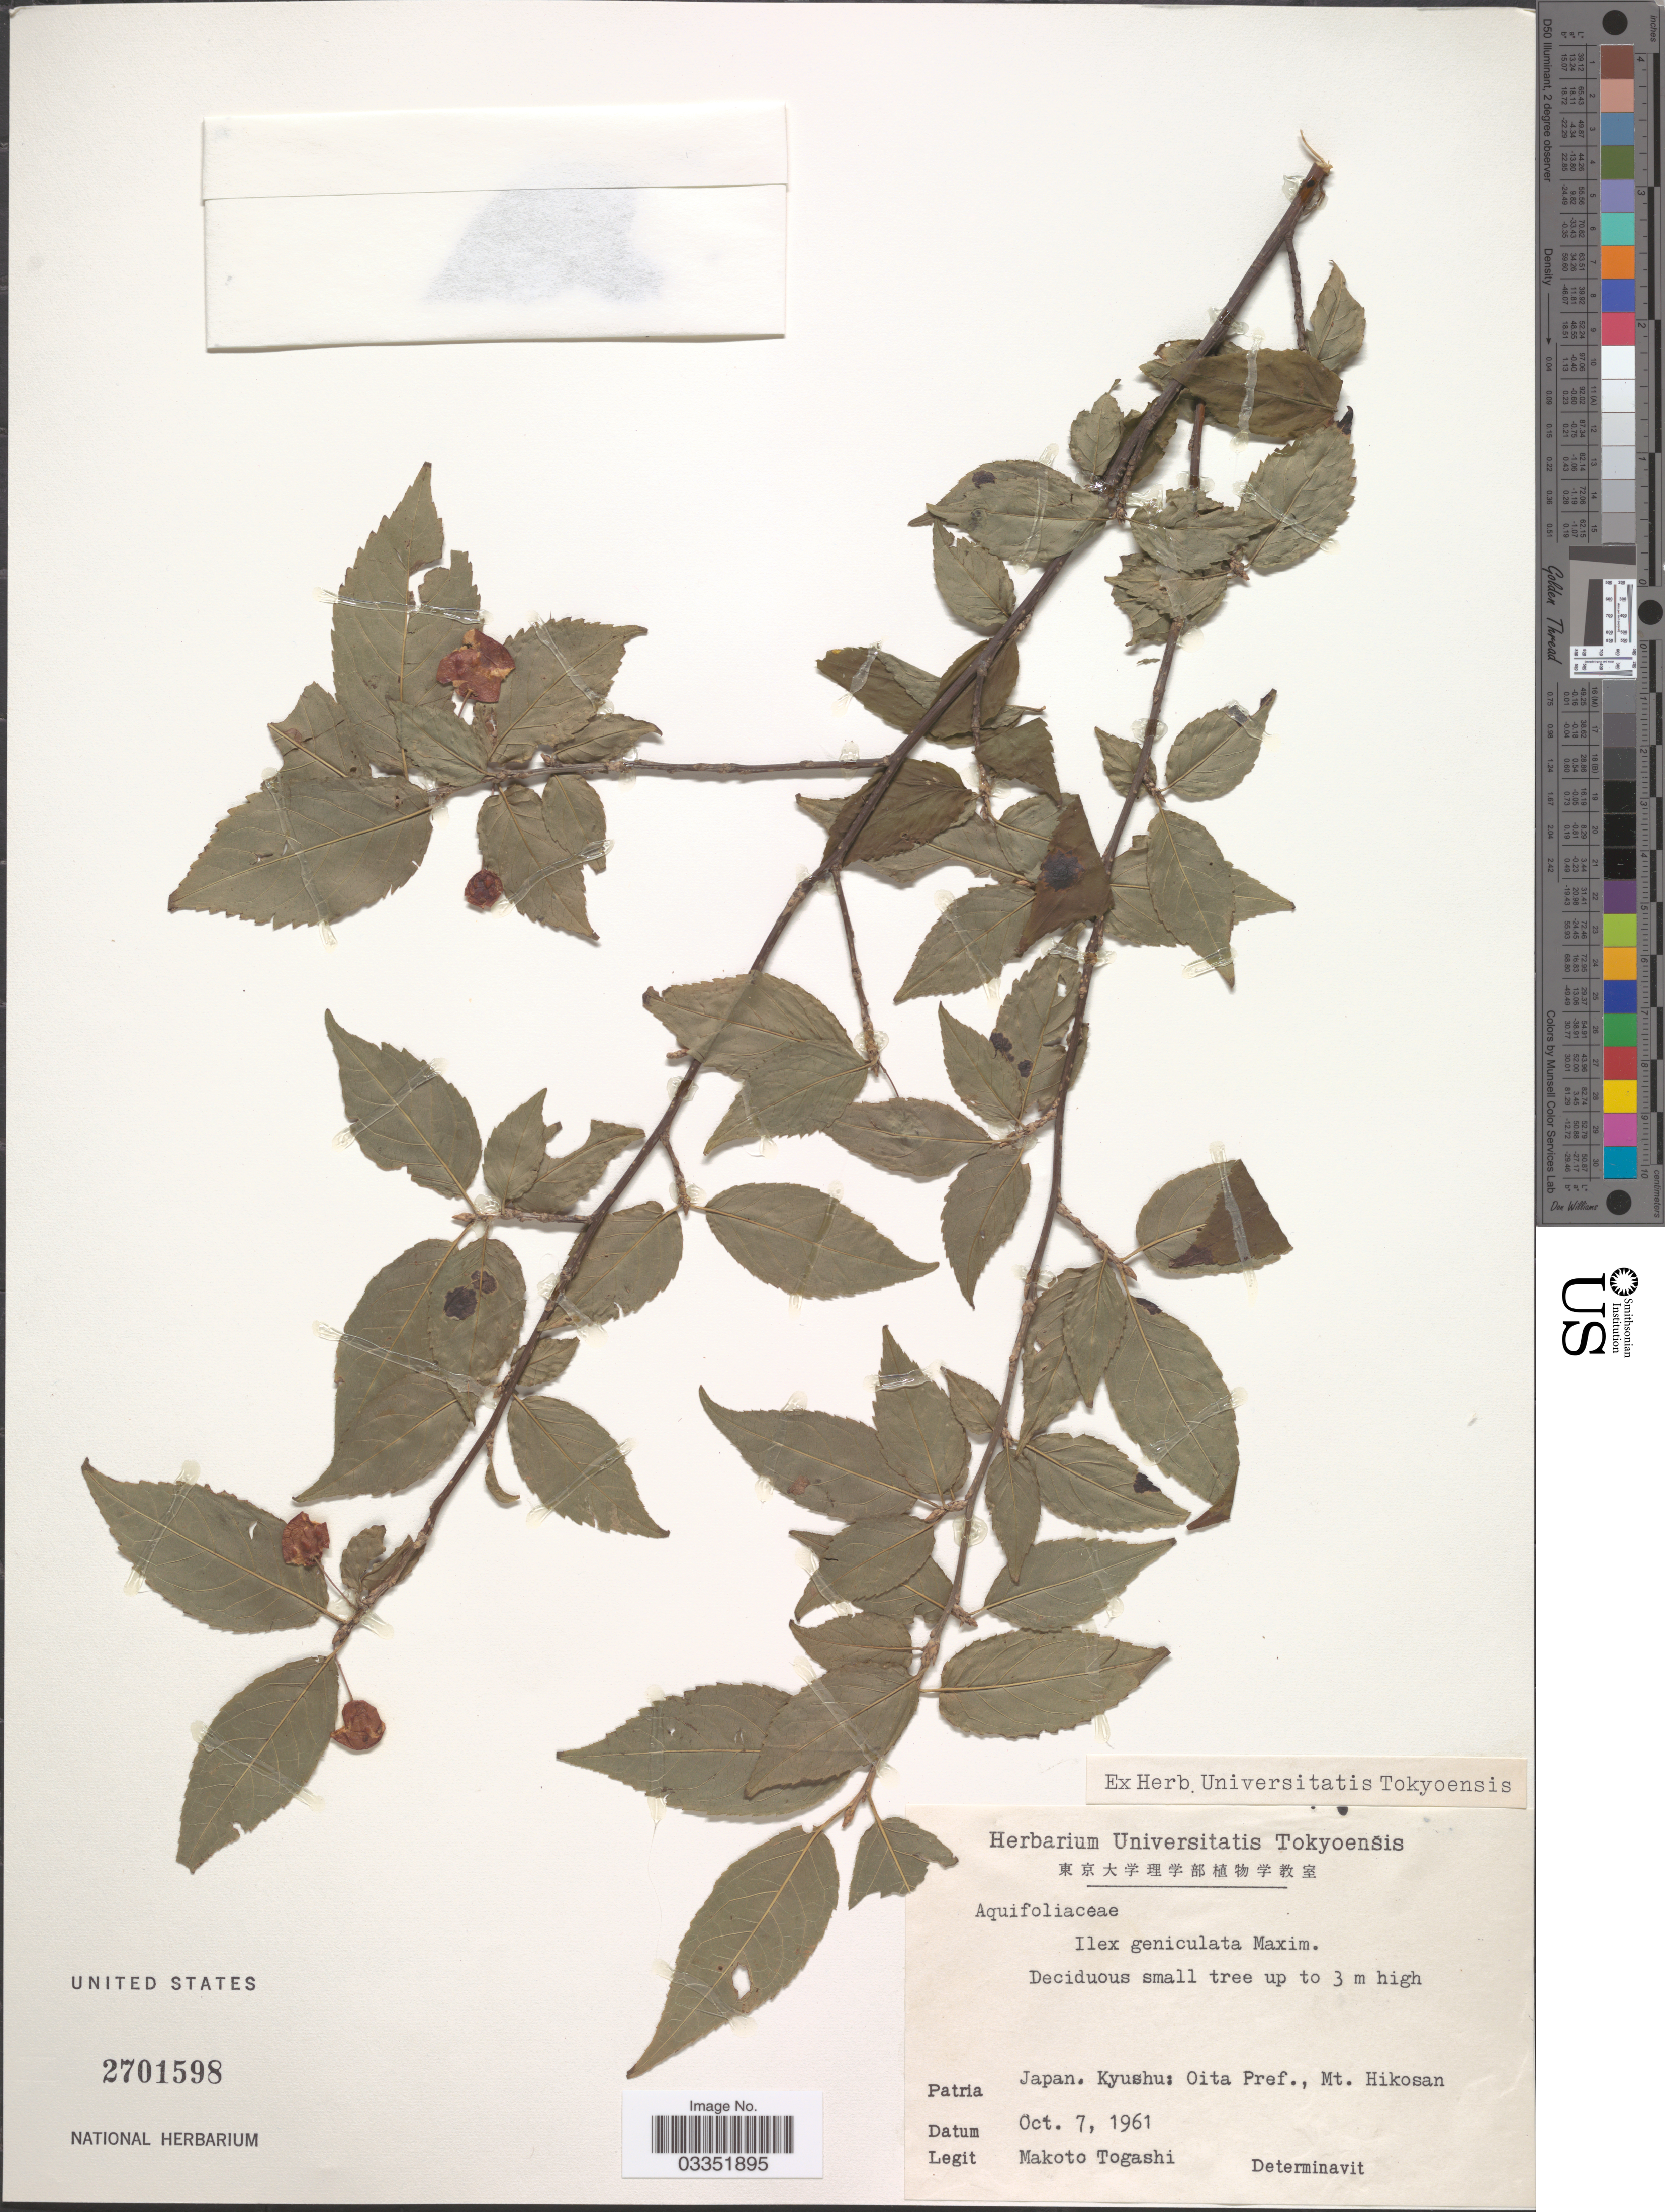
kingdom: Plantae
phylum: Tracheophyta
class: Magnoliopsida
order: Aquifoliales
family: Aquifoliaceae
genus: Ilex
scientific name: Ilex geniculata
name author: Maxim.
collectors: M. Togashi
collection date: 1961-10-07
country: Japan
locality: Kyushu: Oita Pref., Mt. Hikosan.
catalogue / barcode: US 2701598